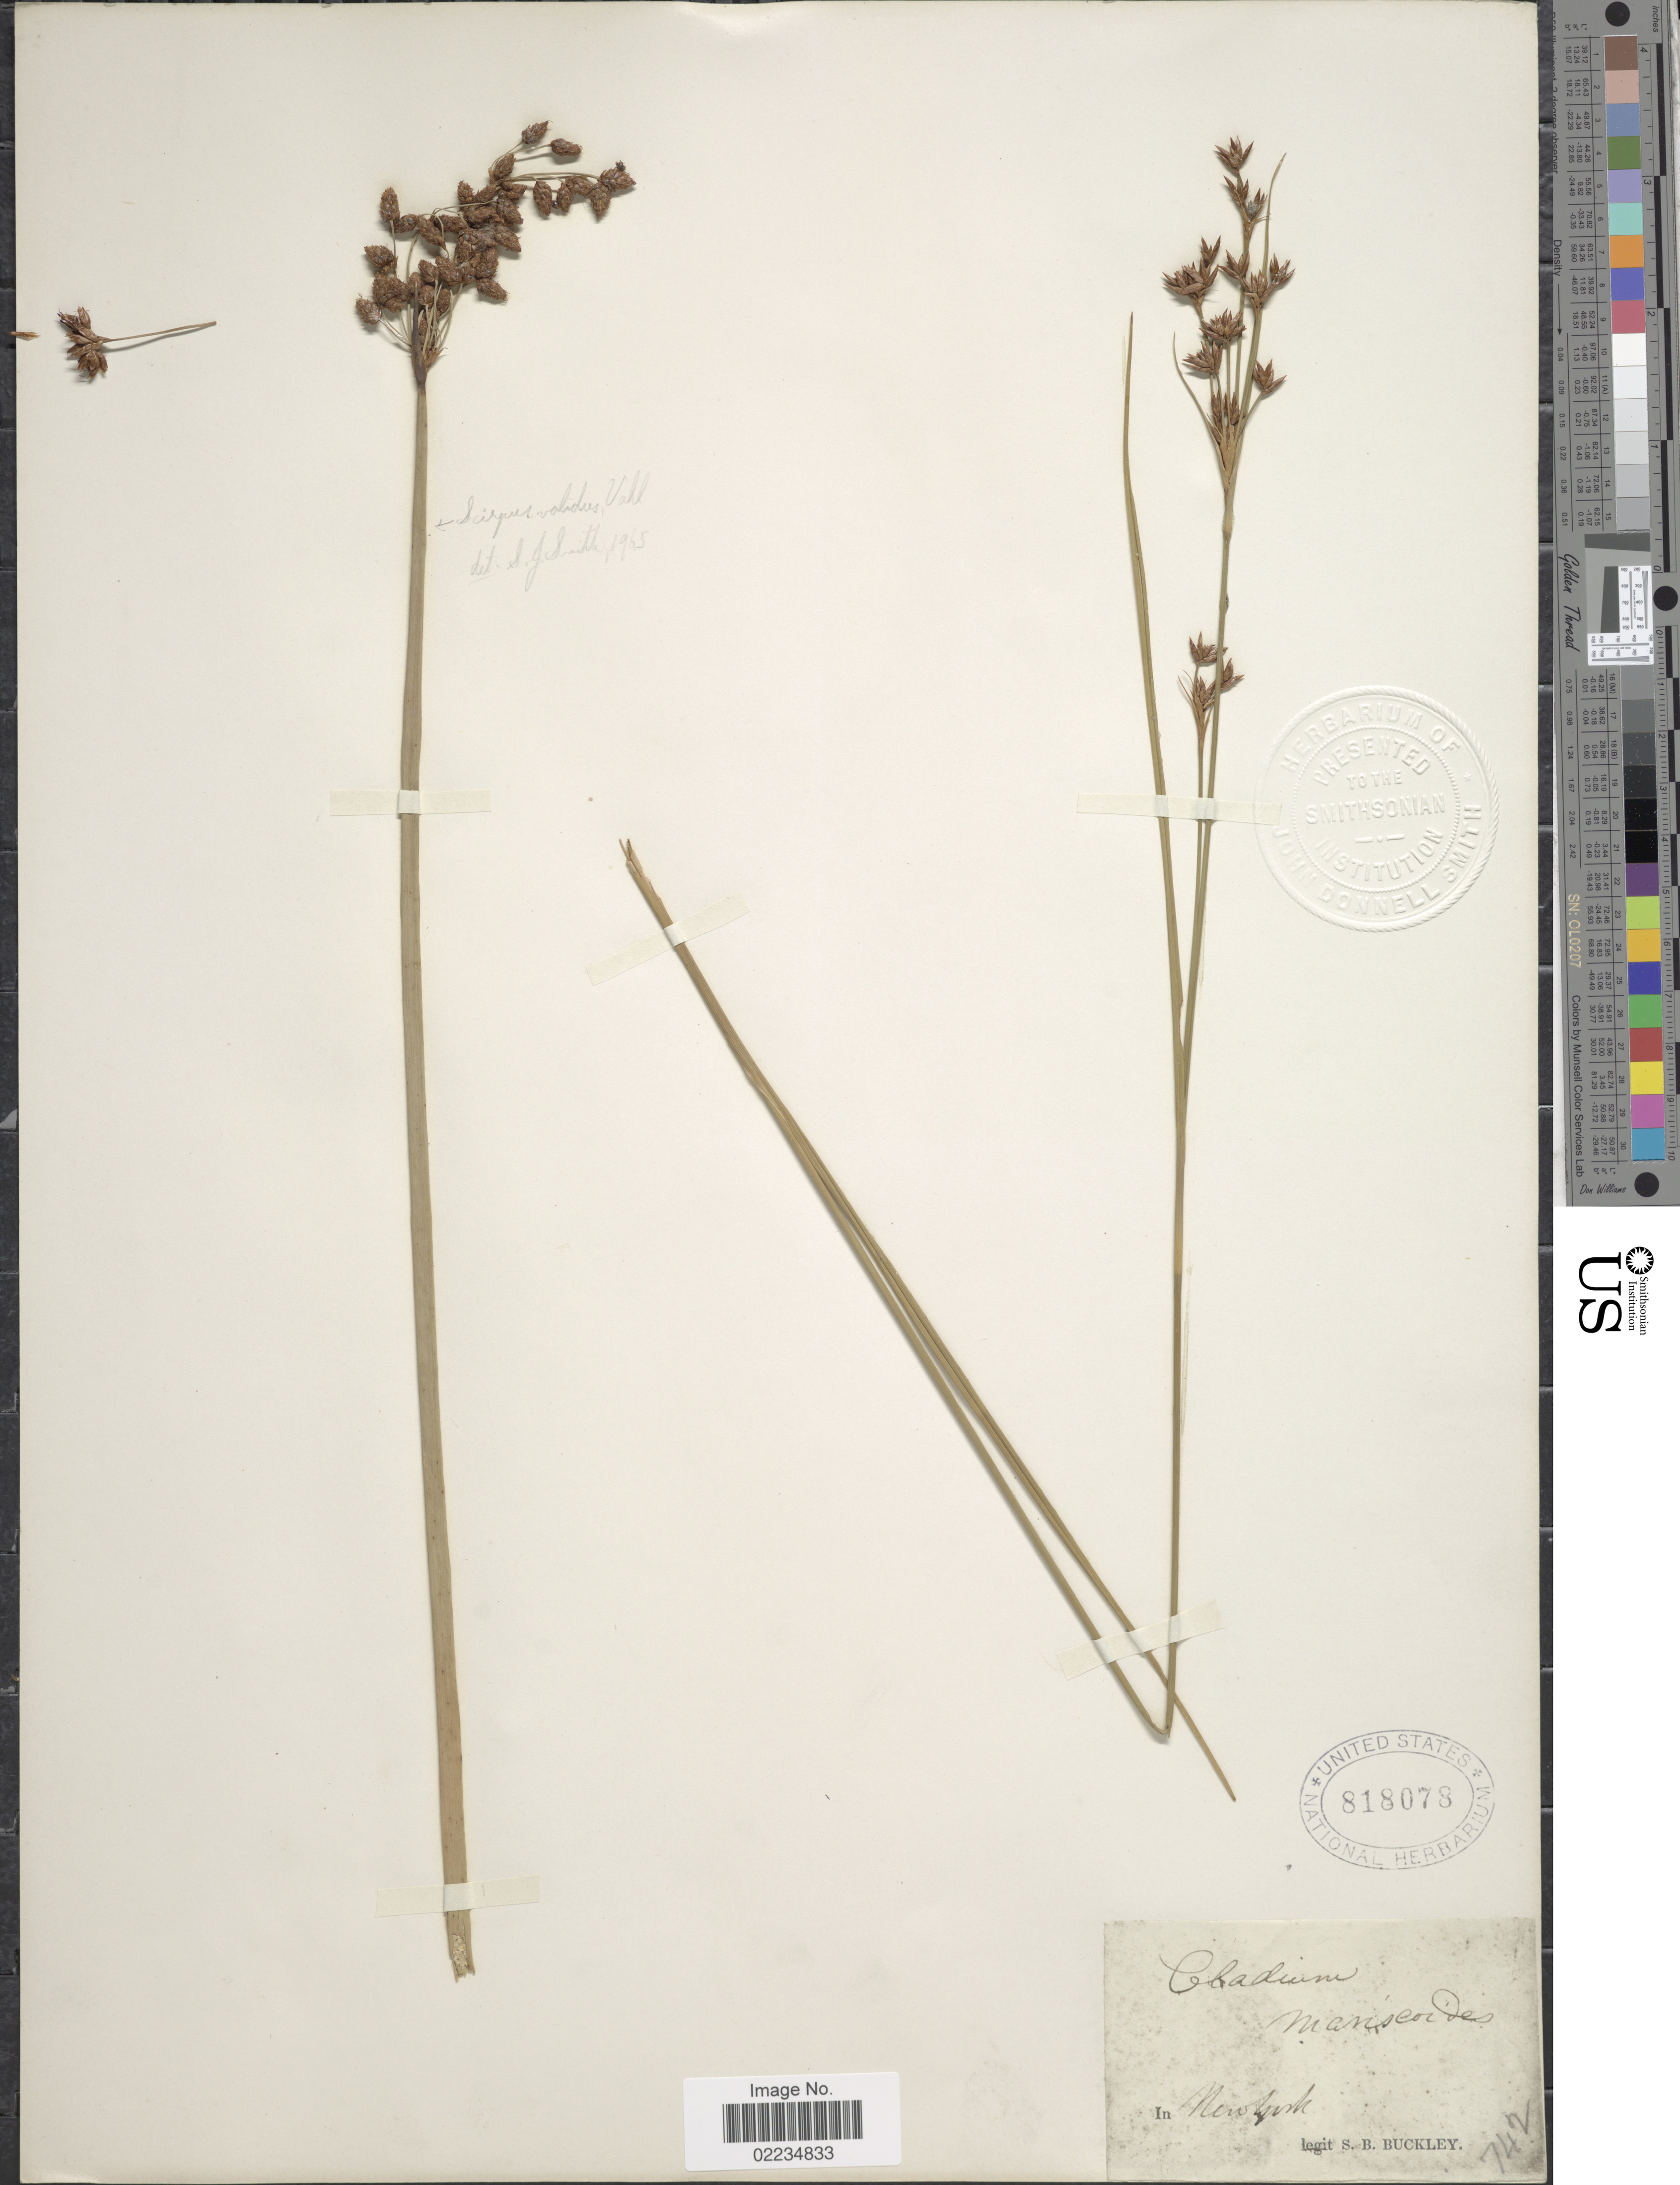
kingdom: Plantae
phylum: Tracheophyta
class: Liliopsida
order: Poales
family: Cyperaceae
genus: Cladium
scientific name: Cladium mariscoides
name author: (Muhl.) Torr.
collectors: S. B. Buckley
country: United States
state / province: New York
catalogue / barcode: US 818078